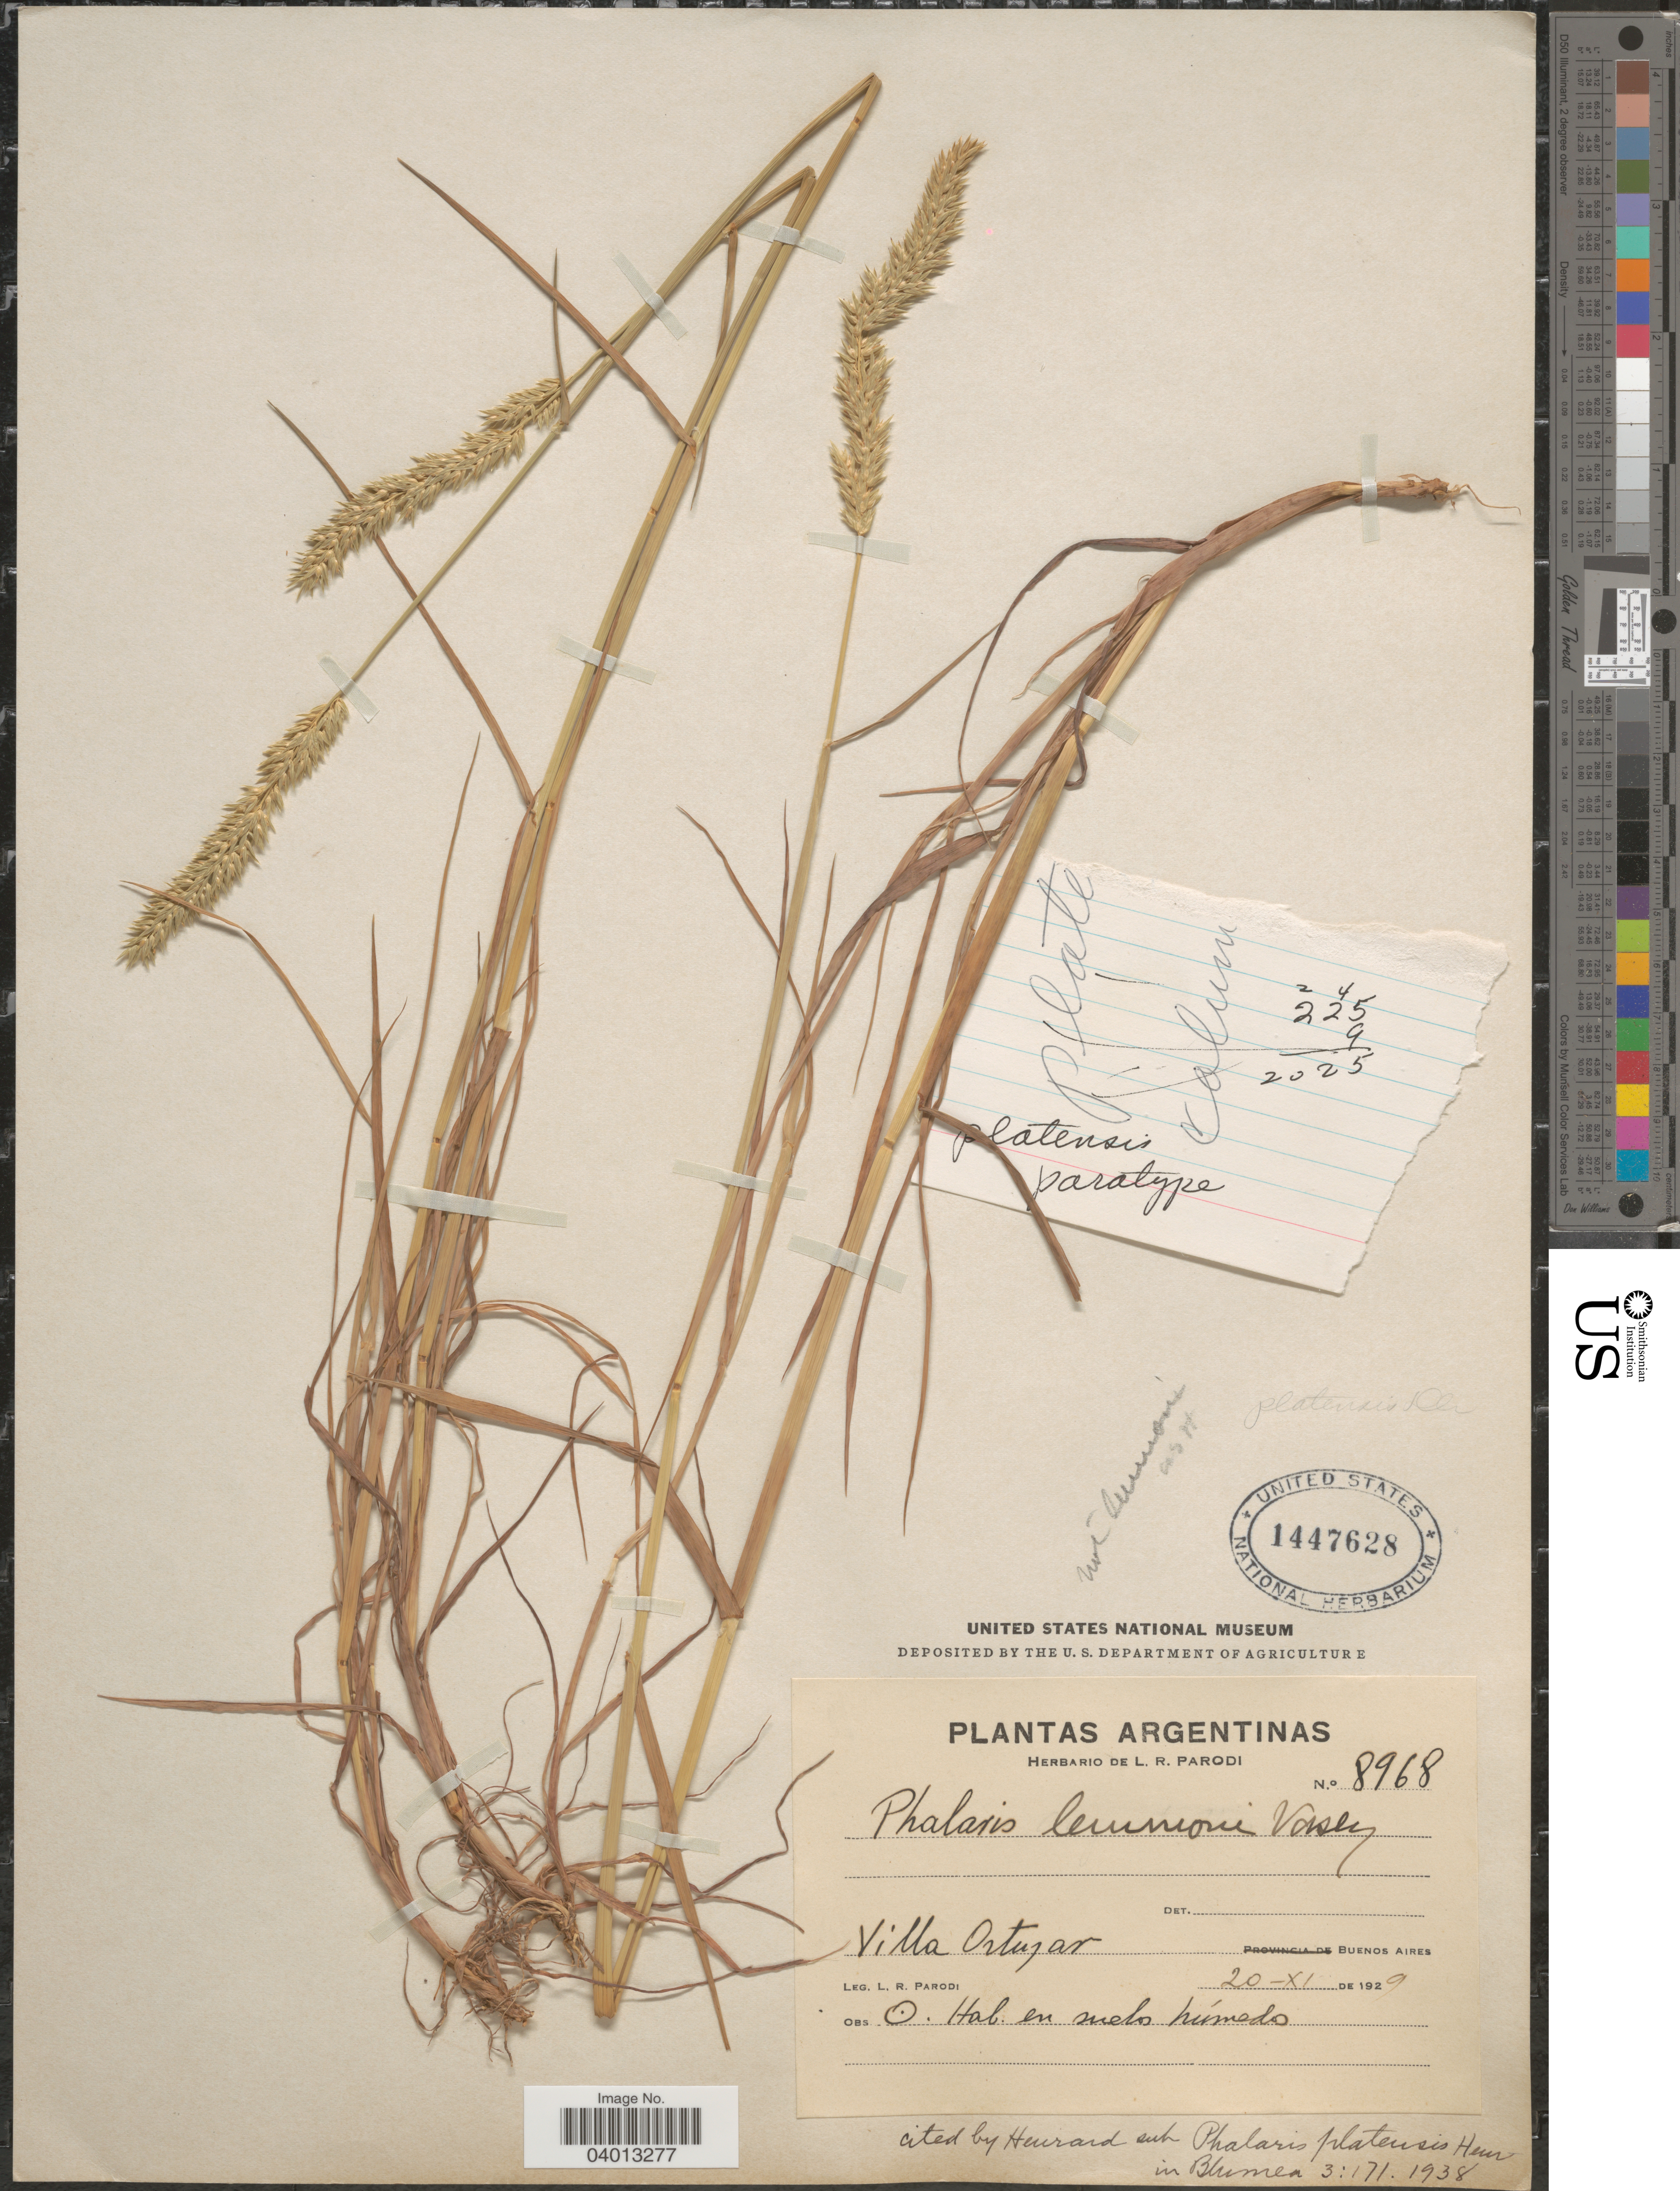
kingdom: Plantae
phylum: Tracheophyta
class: Liliopsida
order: Poales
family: Poaceae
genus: Phalaris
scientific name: Phalaris lemmonii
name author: Vasey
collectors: L. R. Parodi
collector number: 8968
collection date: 1929-11-20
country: Argentina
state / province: Buenos Aires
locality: Villa Ortúzar.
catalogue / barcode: US 1447628